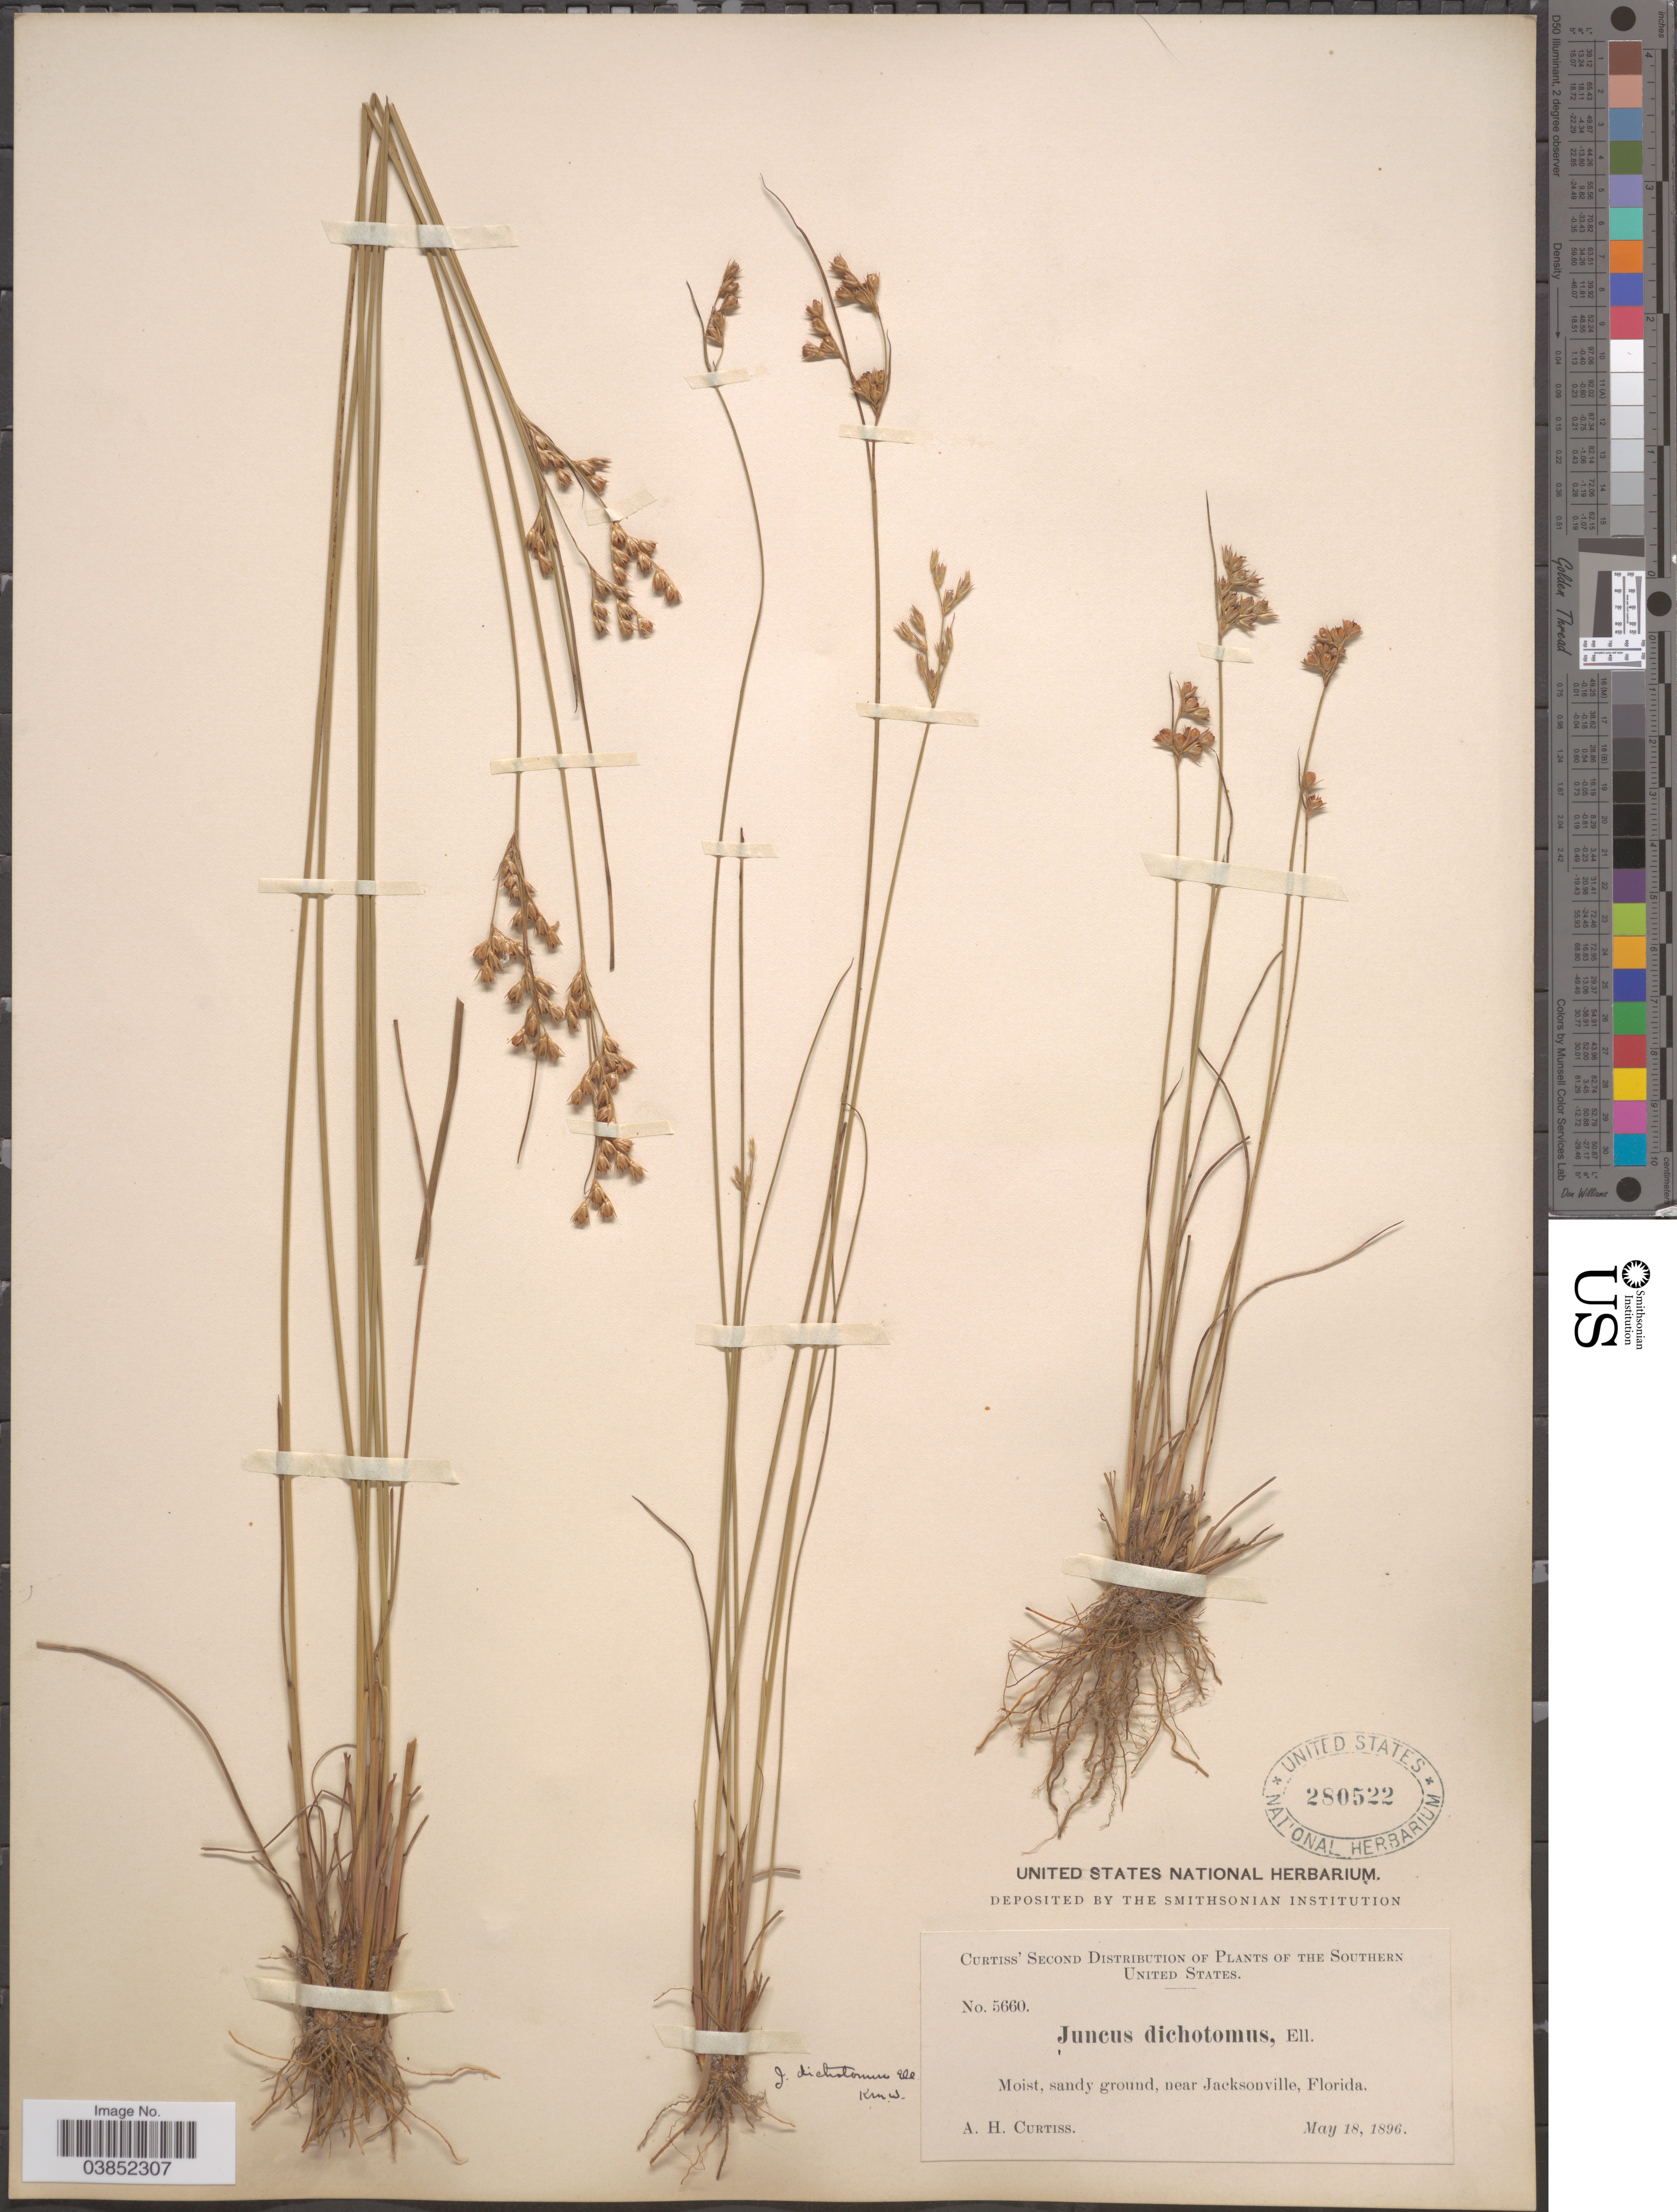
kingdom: Plantae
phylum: Tracheophyta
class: Liliopsida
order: Poales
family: Juncaceae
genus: Juncus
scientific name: Juncus dichotomus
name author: Elliott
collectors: A. H. Curtiss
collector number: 5660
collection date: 1896-05-18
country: United States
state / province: Florida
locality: Southern United States. Moist, sandy ground, near Jacksonville.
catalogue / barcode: US 280522